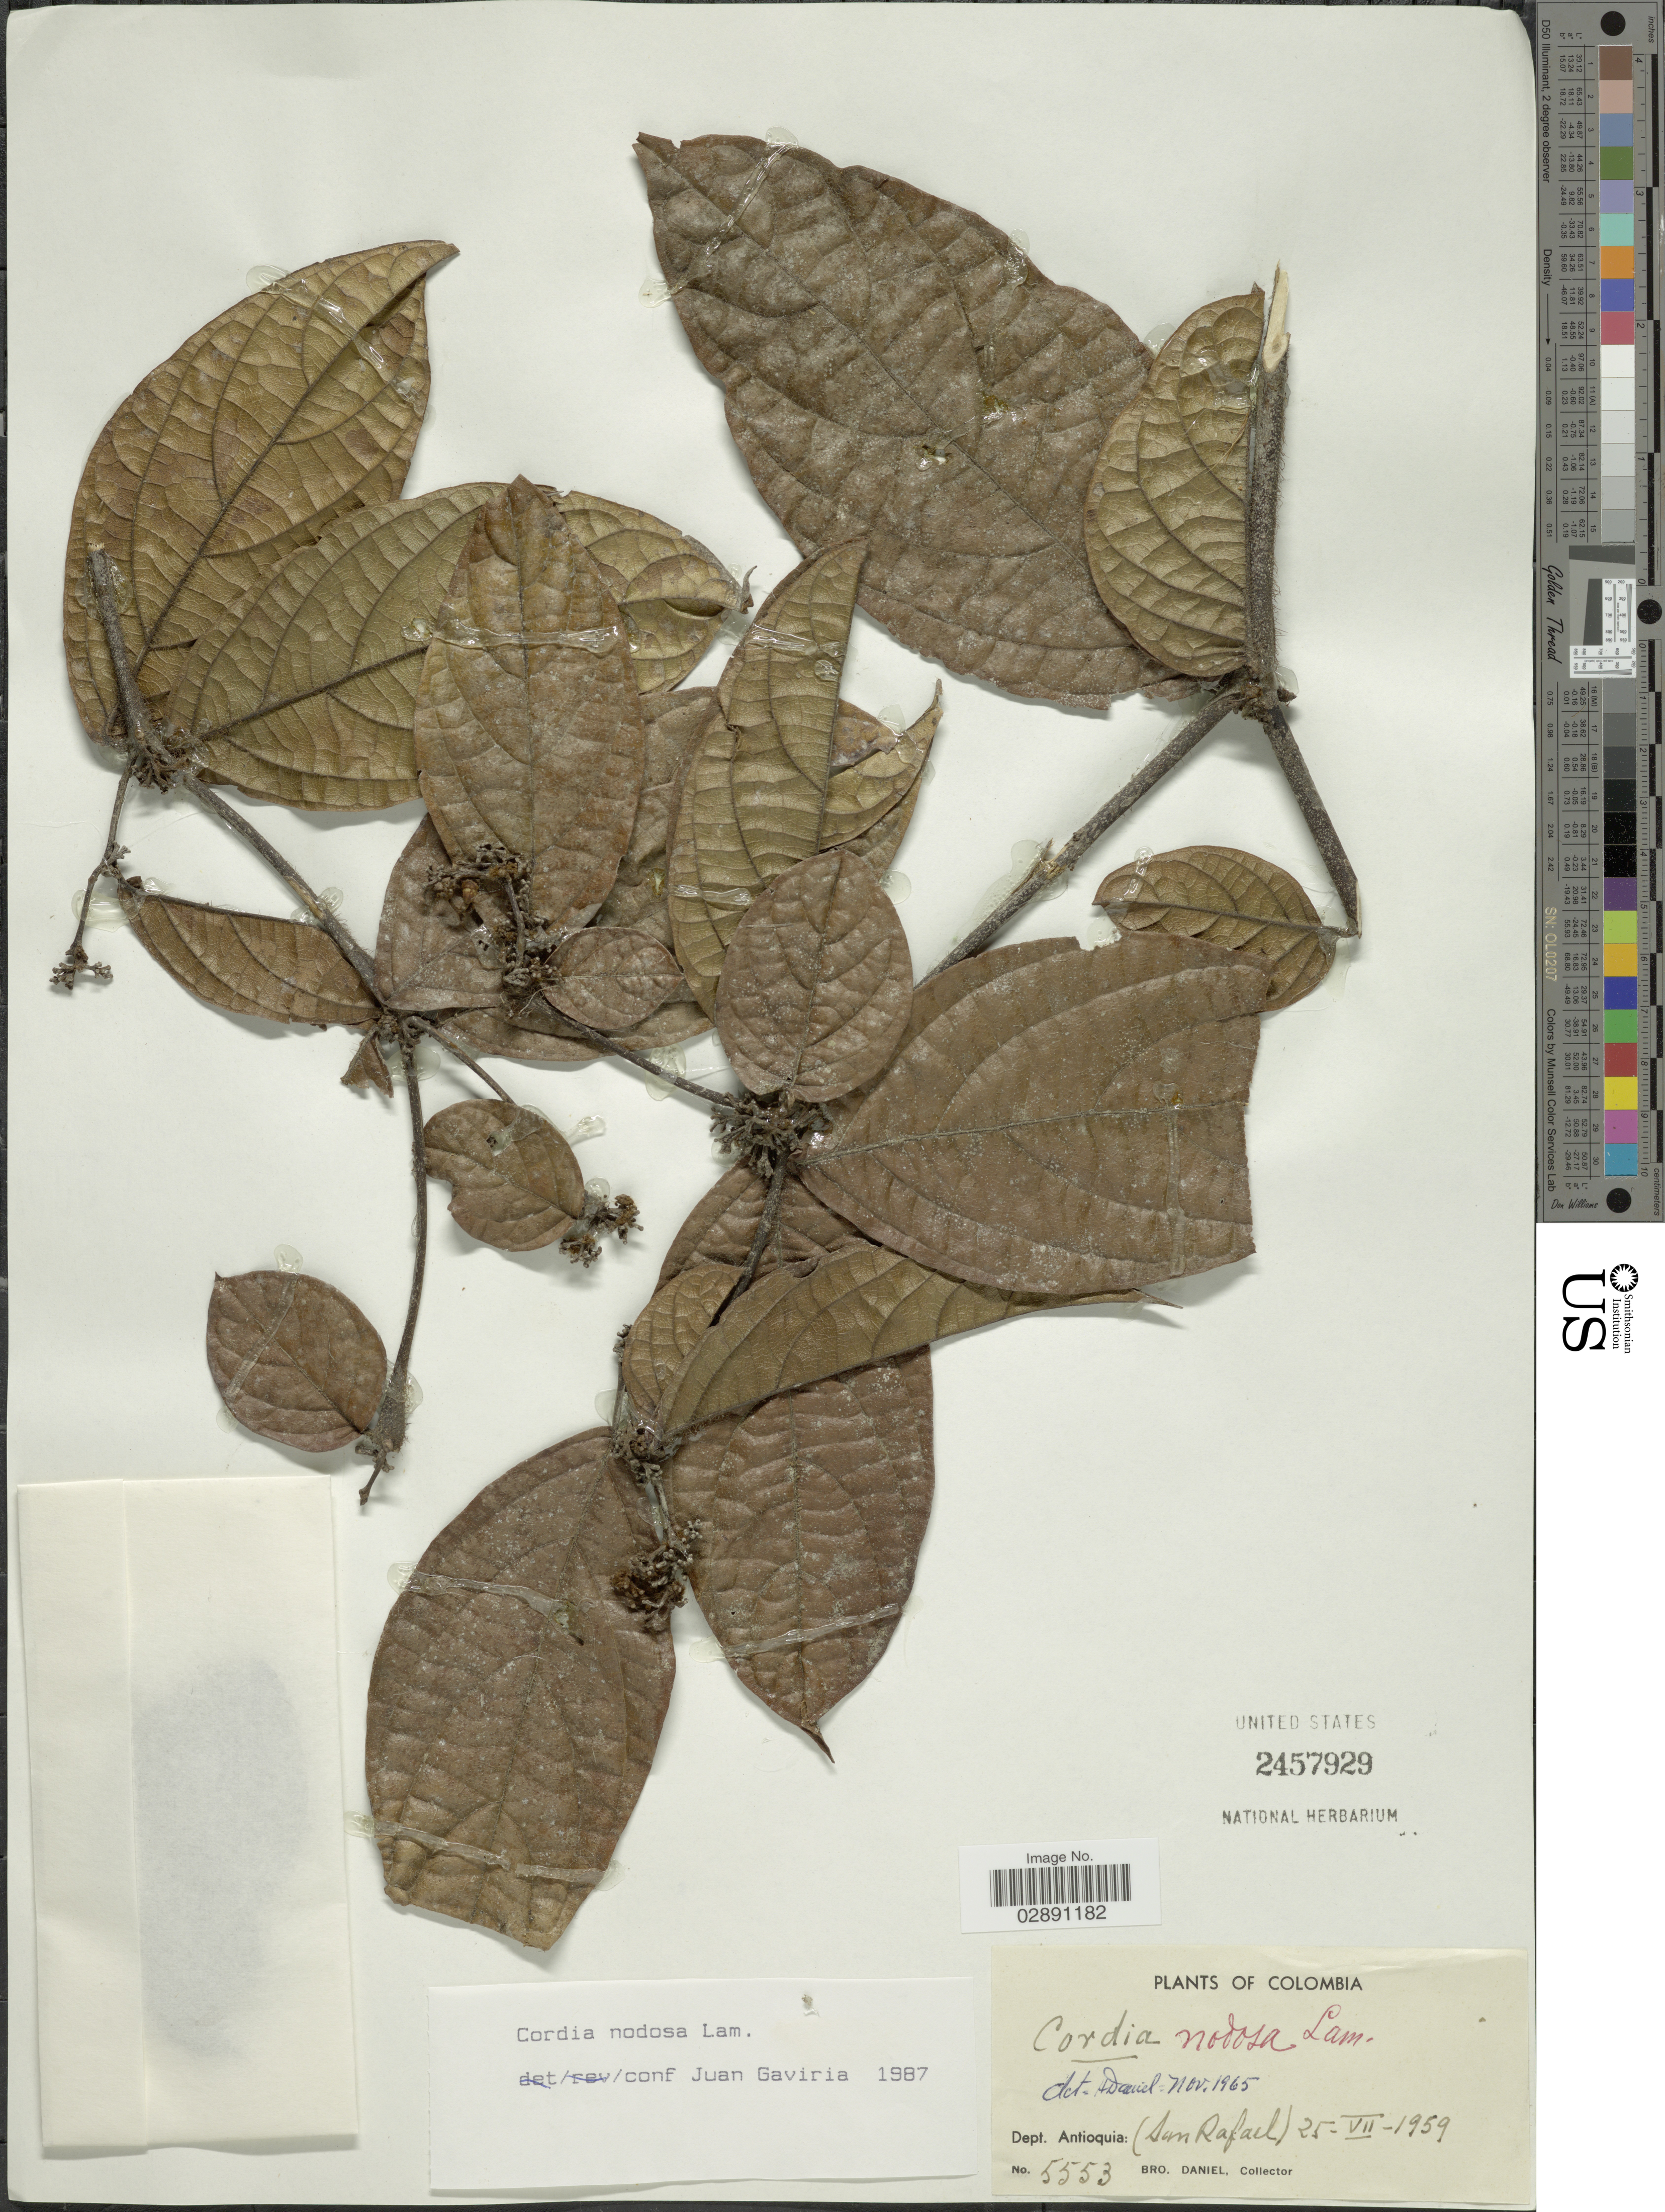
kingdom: Plantae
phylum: Tracheophyta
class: Magnoliopsida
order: Boraginales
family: Cordiaceae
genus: Cordia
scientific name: Cordia nodosa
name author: Lam.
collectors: Bro. Daniel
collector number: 5553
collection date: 1959-07-25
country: Colombia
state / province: Antioquia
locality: Dept. Antioquia: (San Rafael).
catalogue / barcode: US 2457929